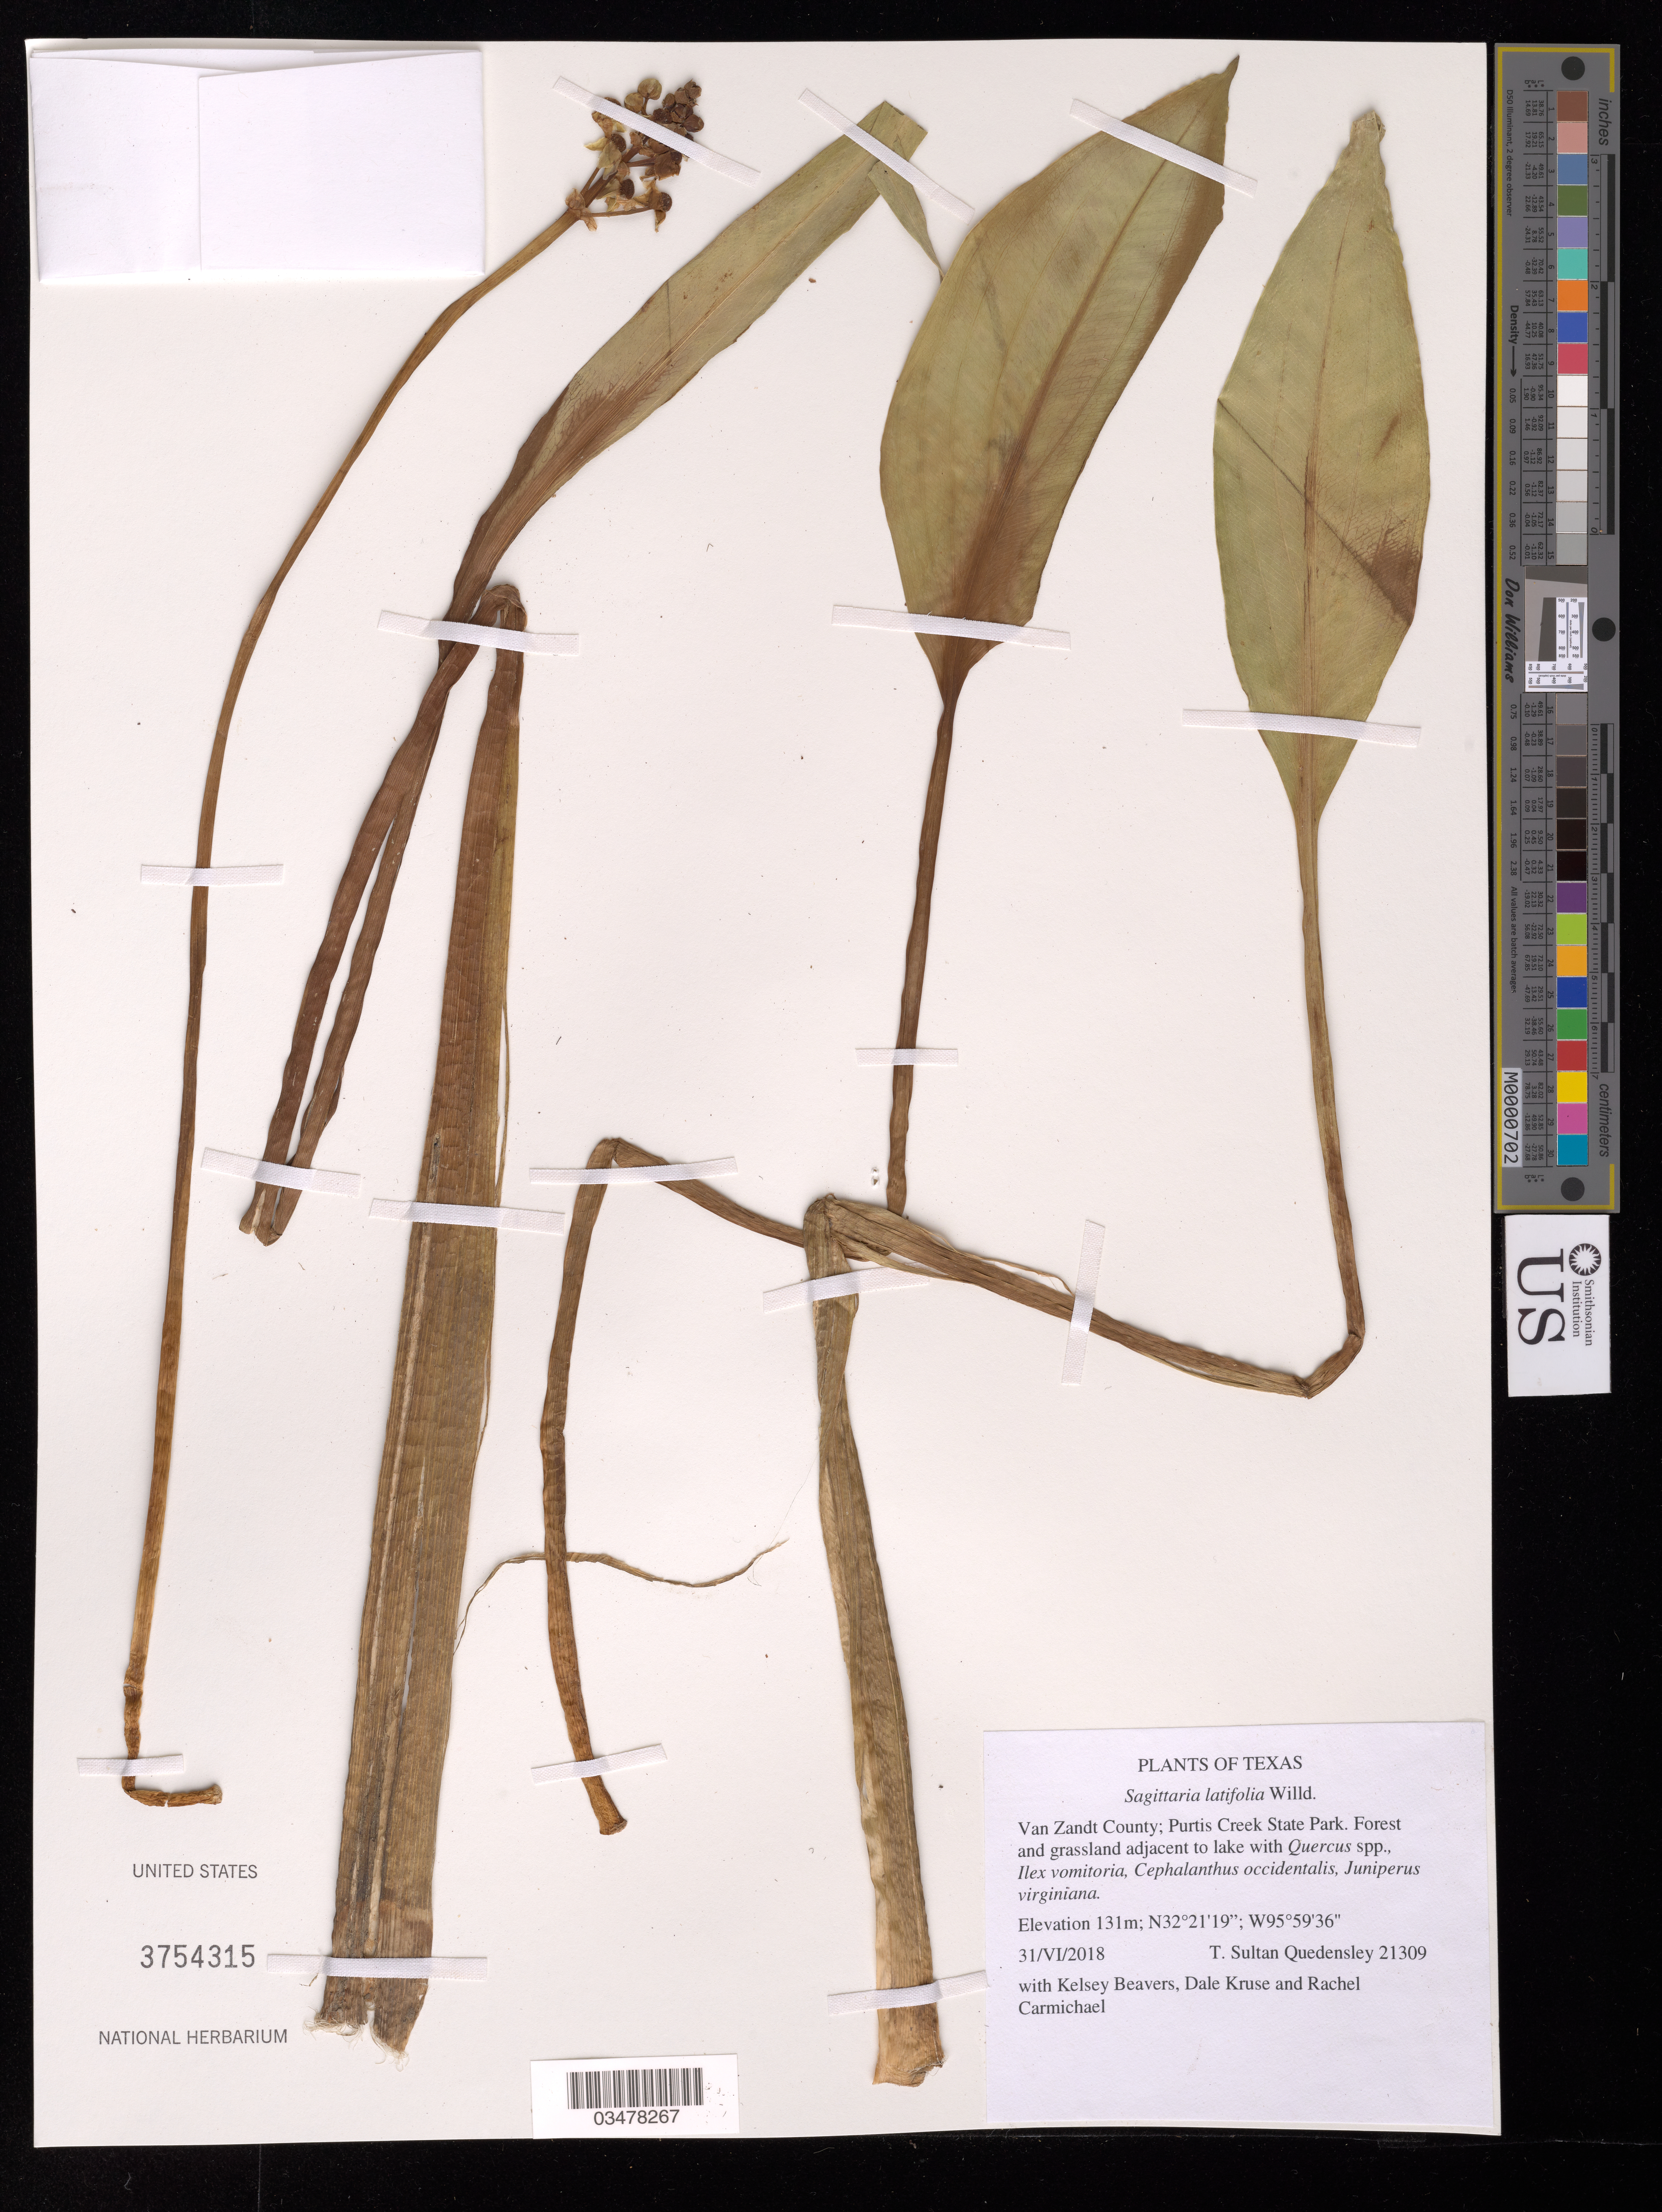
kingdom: Plantae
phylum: Tracheophyta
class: Liliopsida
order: Alismatales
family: Alismataceae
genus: Sagittaria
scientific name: Sagittaria latifolia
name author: Willd.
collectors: T. S. Quedensley, K. Beavers, D. Kruse & R. Carmichael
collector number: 21309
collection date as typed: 31/VI/2018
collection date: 2018-06-30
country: United States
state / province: Texas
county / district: Van Zaudt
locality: Purtis Creek State Park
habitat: Forest and grassland adjacent to lake. With Quercus sp., Ilex vomitoria, Cephalanthus occidentalis, Juniperus virginiana.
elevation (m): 131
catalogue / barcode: US 3754315